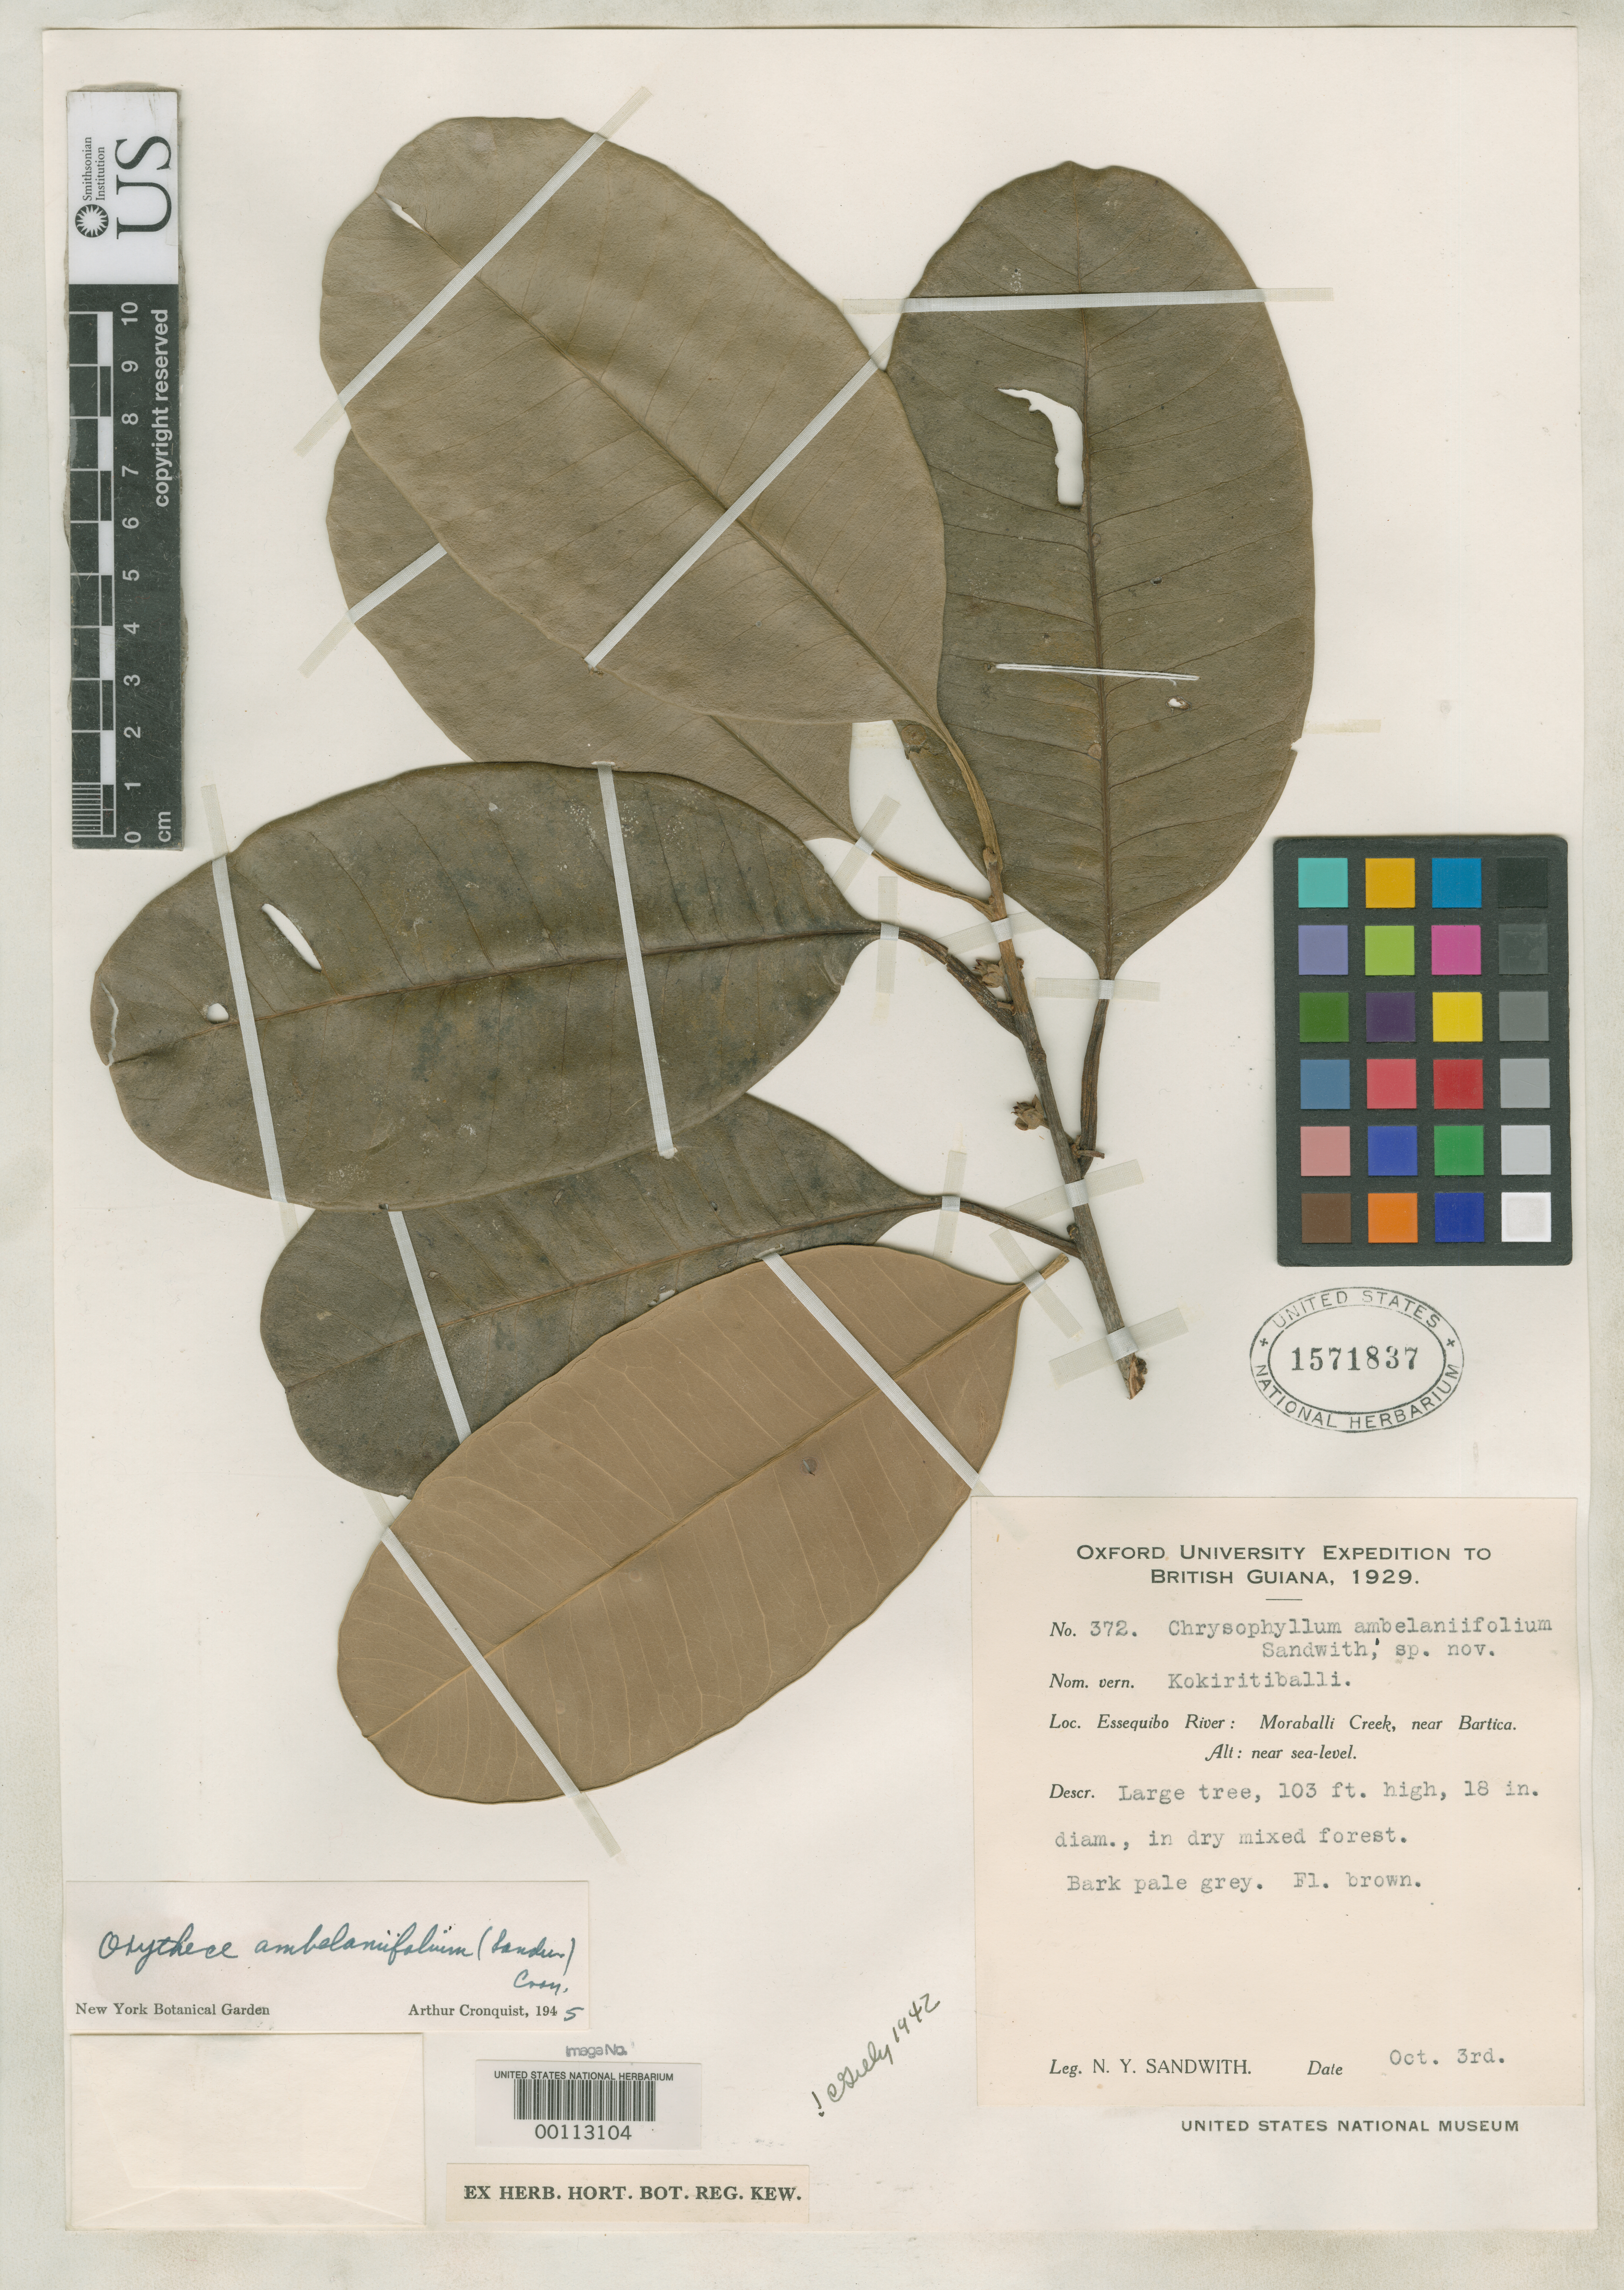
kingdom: Plantae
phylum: Tracheophyta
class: Magnoliopsida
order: Ericales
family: Sapotaceae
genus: Chrysophyllum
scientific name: Chrysophyllum ambelaniifolium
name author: Sandwith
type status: Isotype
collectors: N. Y. Sandwith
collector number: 372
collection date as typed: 03 Oct 1929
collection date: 1929-10-03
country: Guyana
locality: Moraballi Creek, Essequibo River.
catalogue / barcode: US 1571837